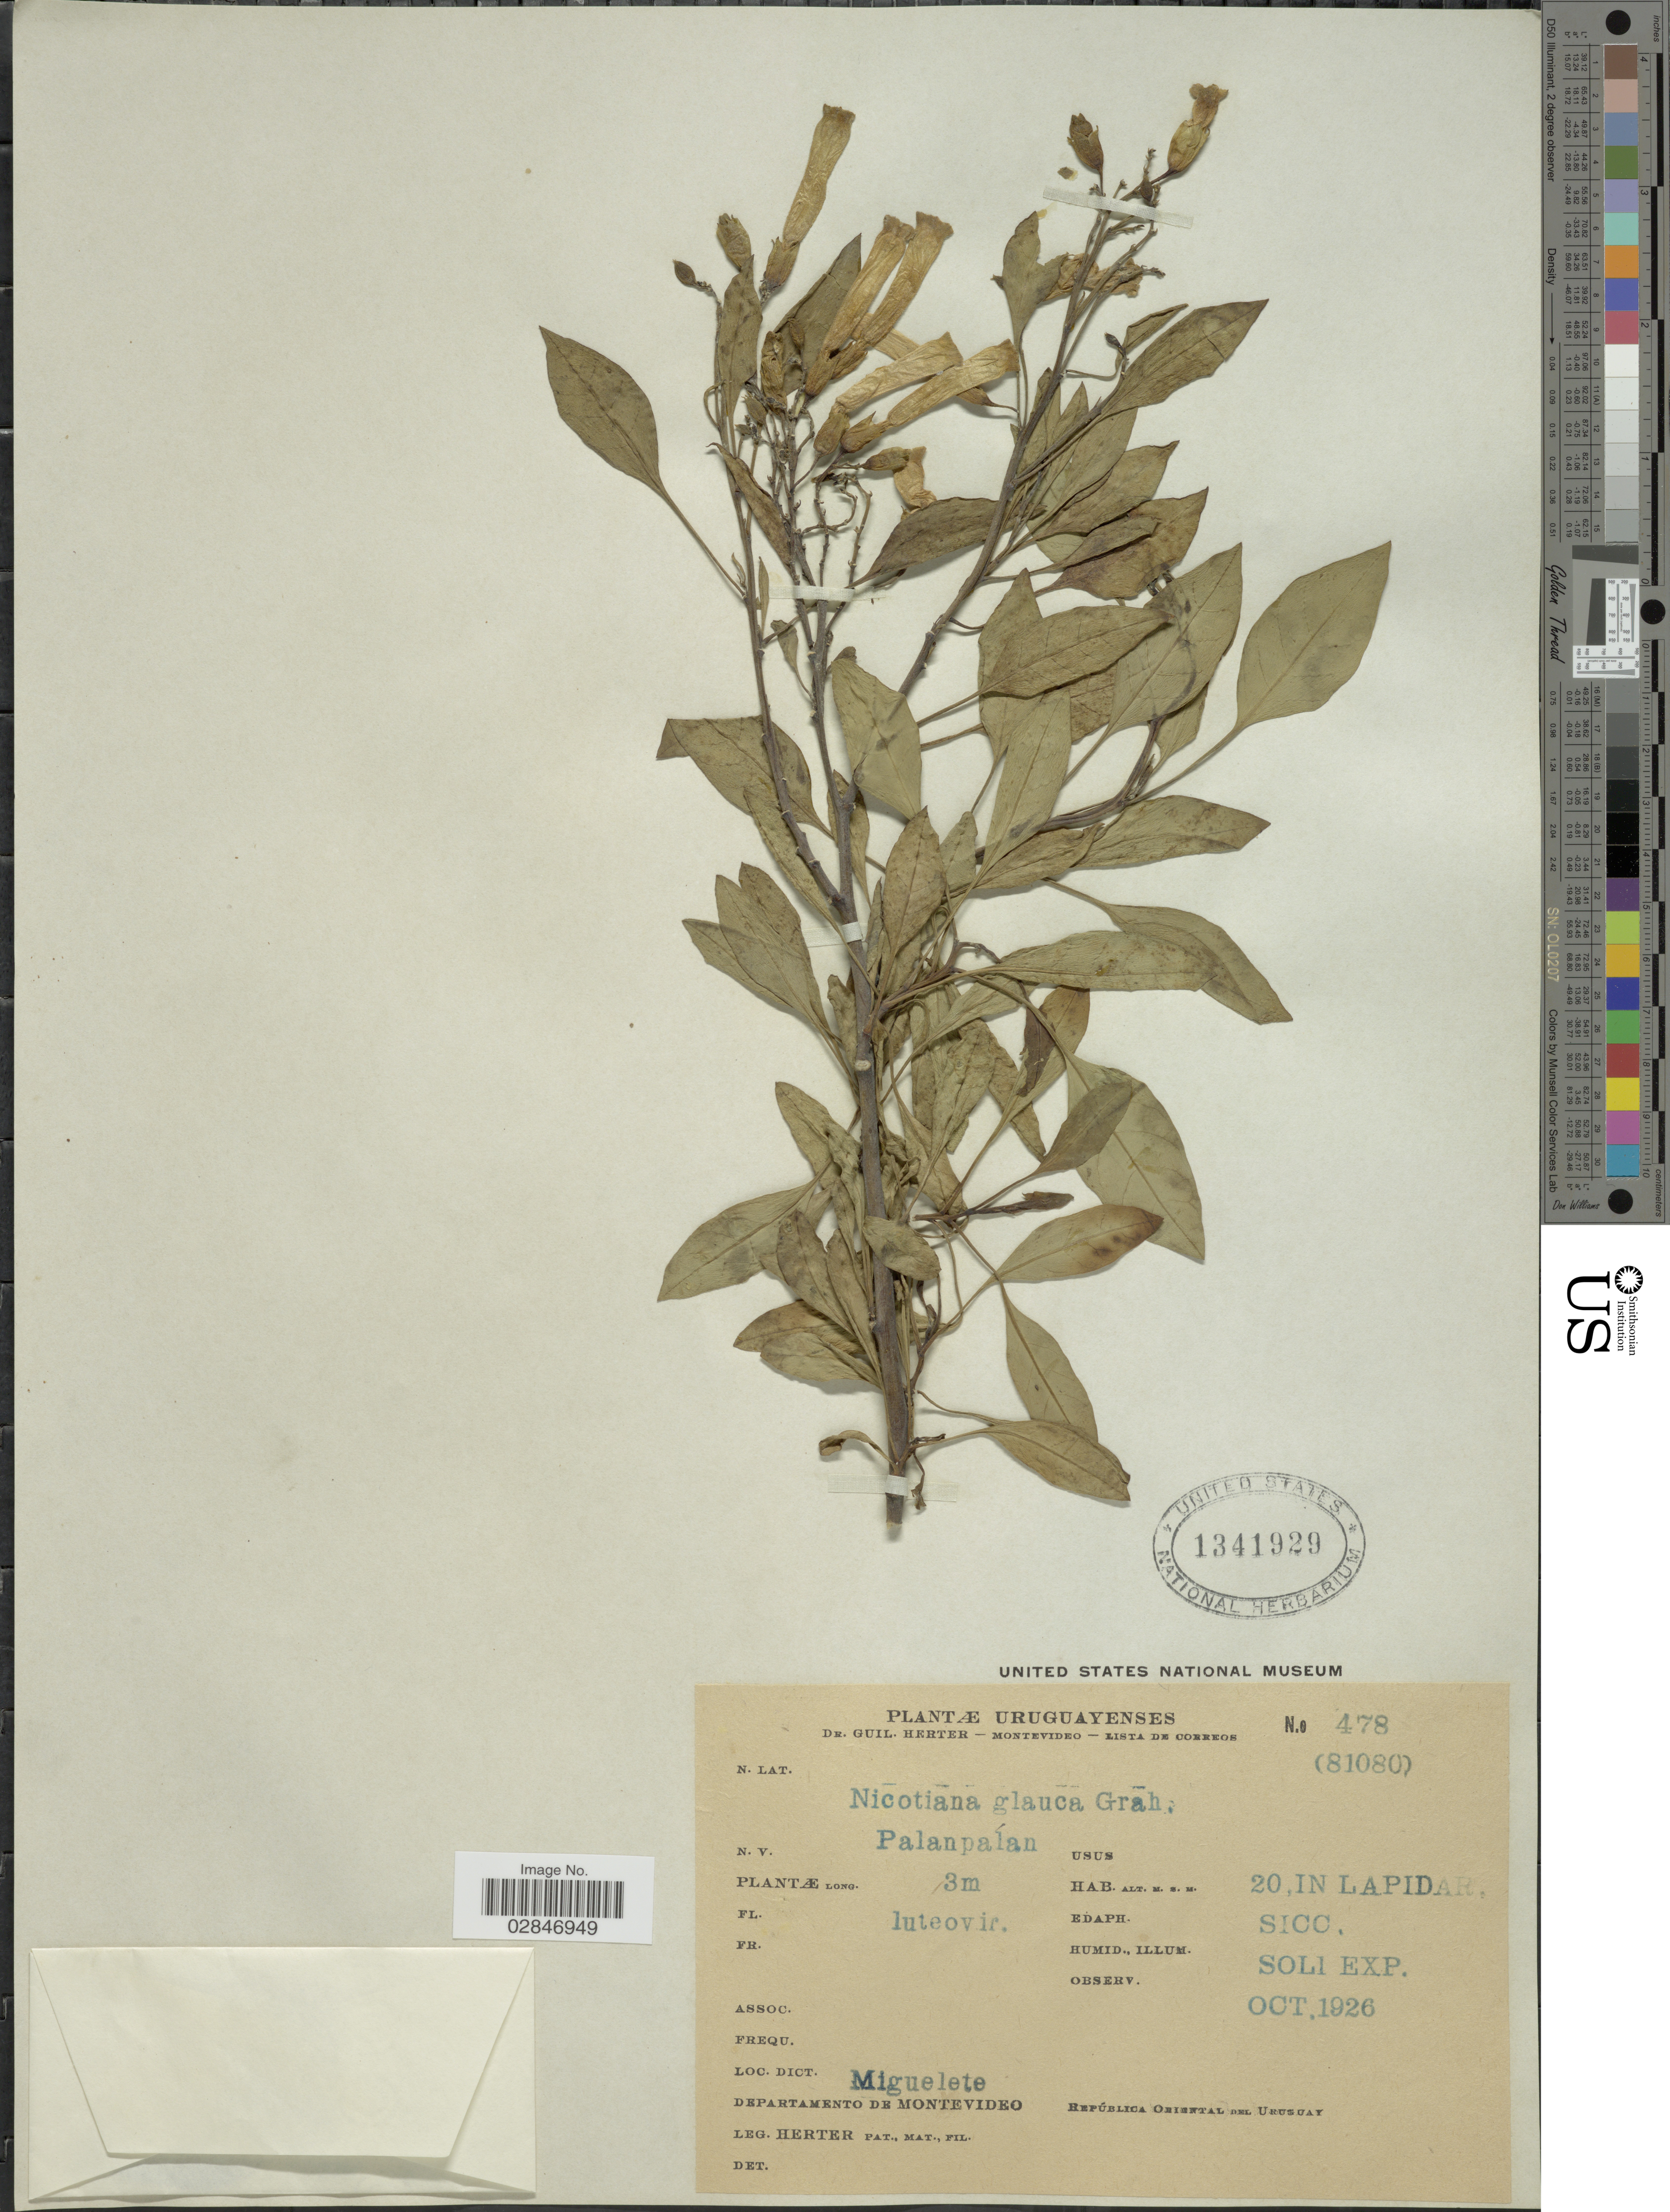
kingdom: Plantae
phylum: Tracheophyta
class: Magnoliopsida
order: Solanales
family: Solanaceae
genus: Nicotiana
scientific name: Nicotiana glauca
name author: Graham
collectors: G. Herter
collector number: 478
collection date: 1926-10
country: Uruguay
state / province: Montevideo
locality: Departamento de Montevideo, Miguelete.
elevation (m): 20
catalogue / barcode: US 1341929